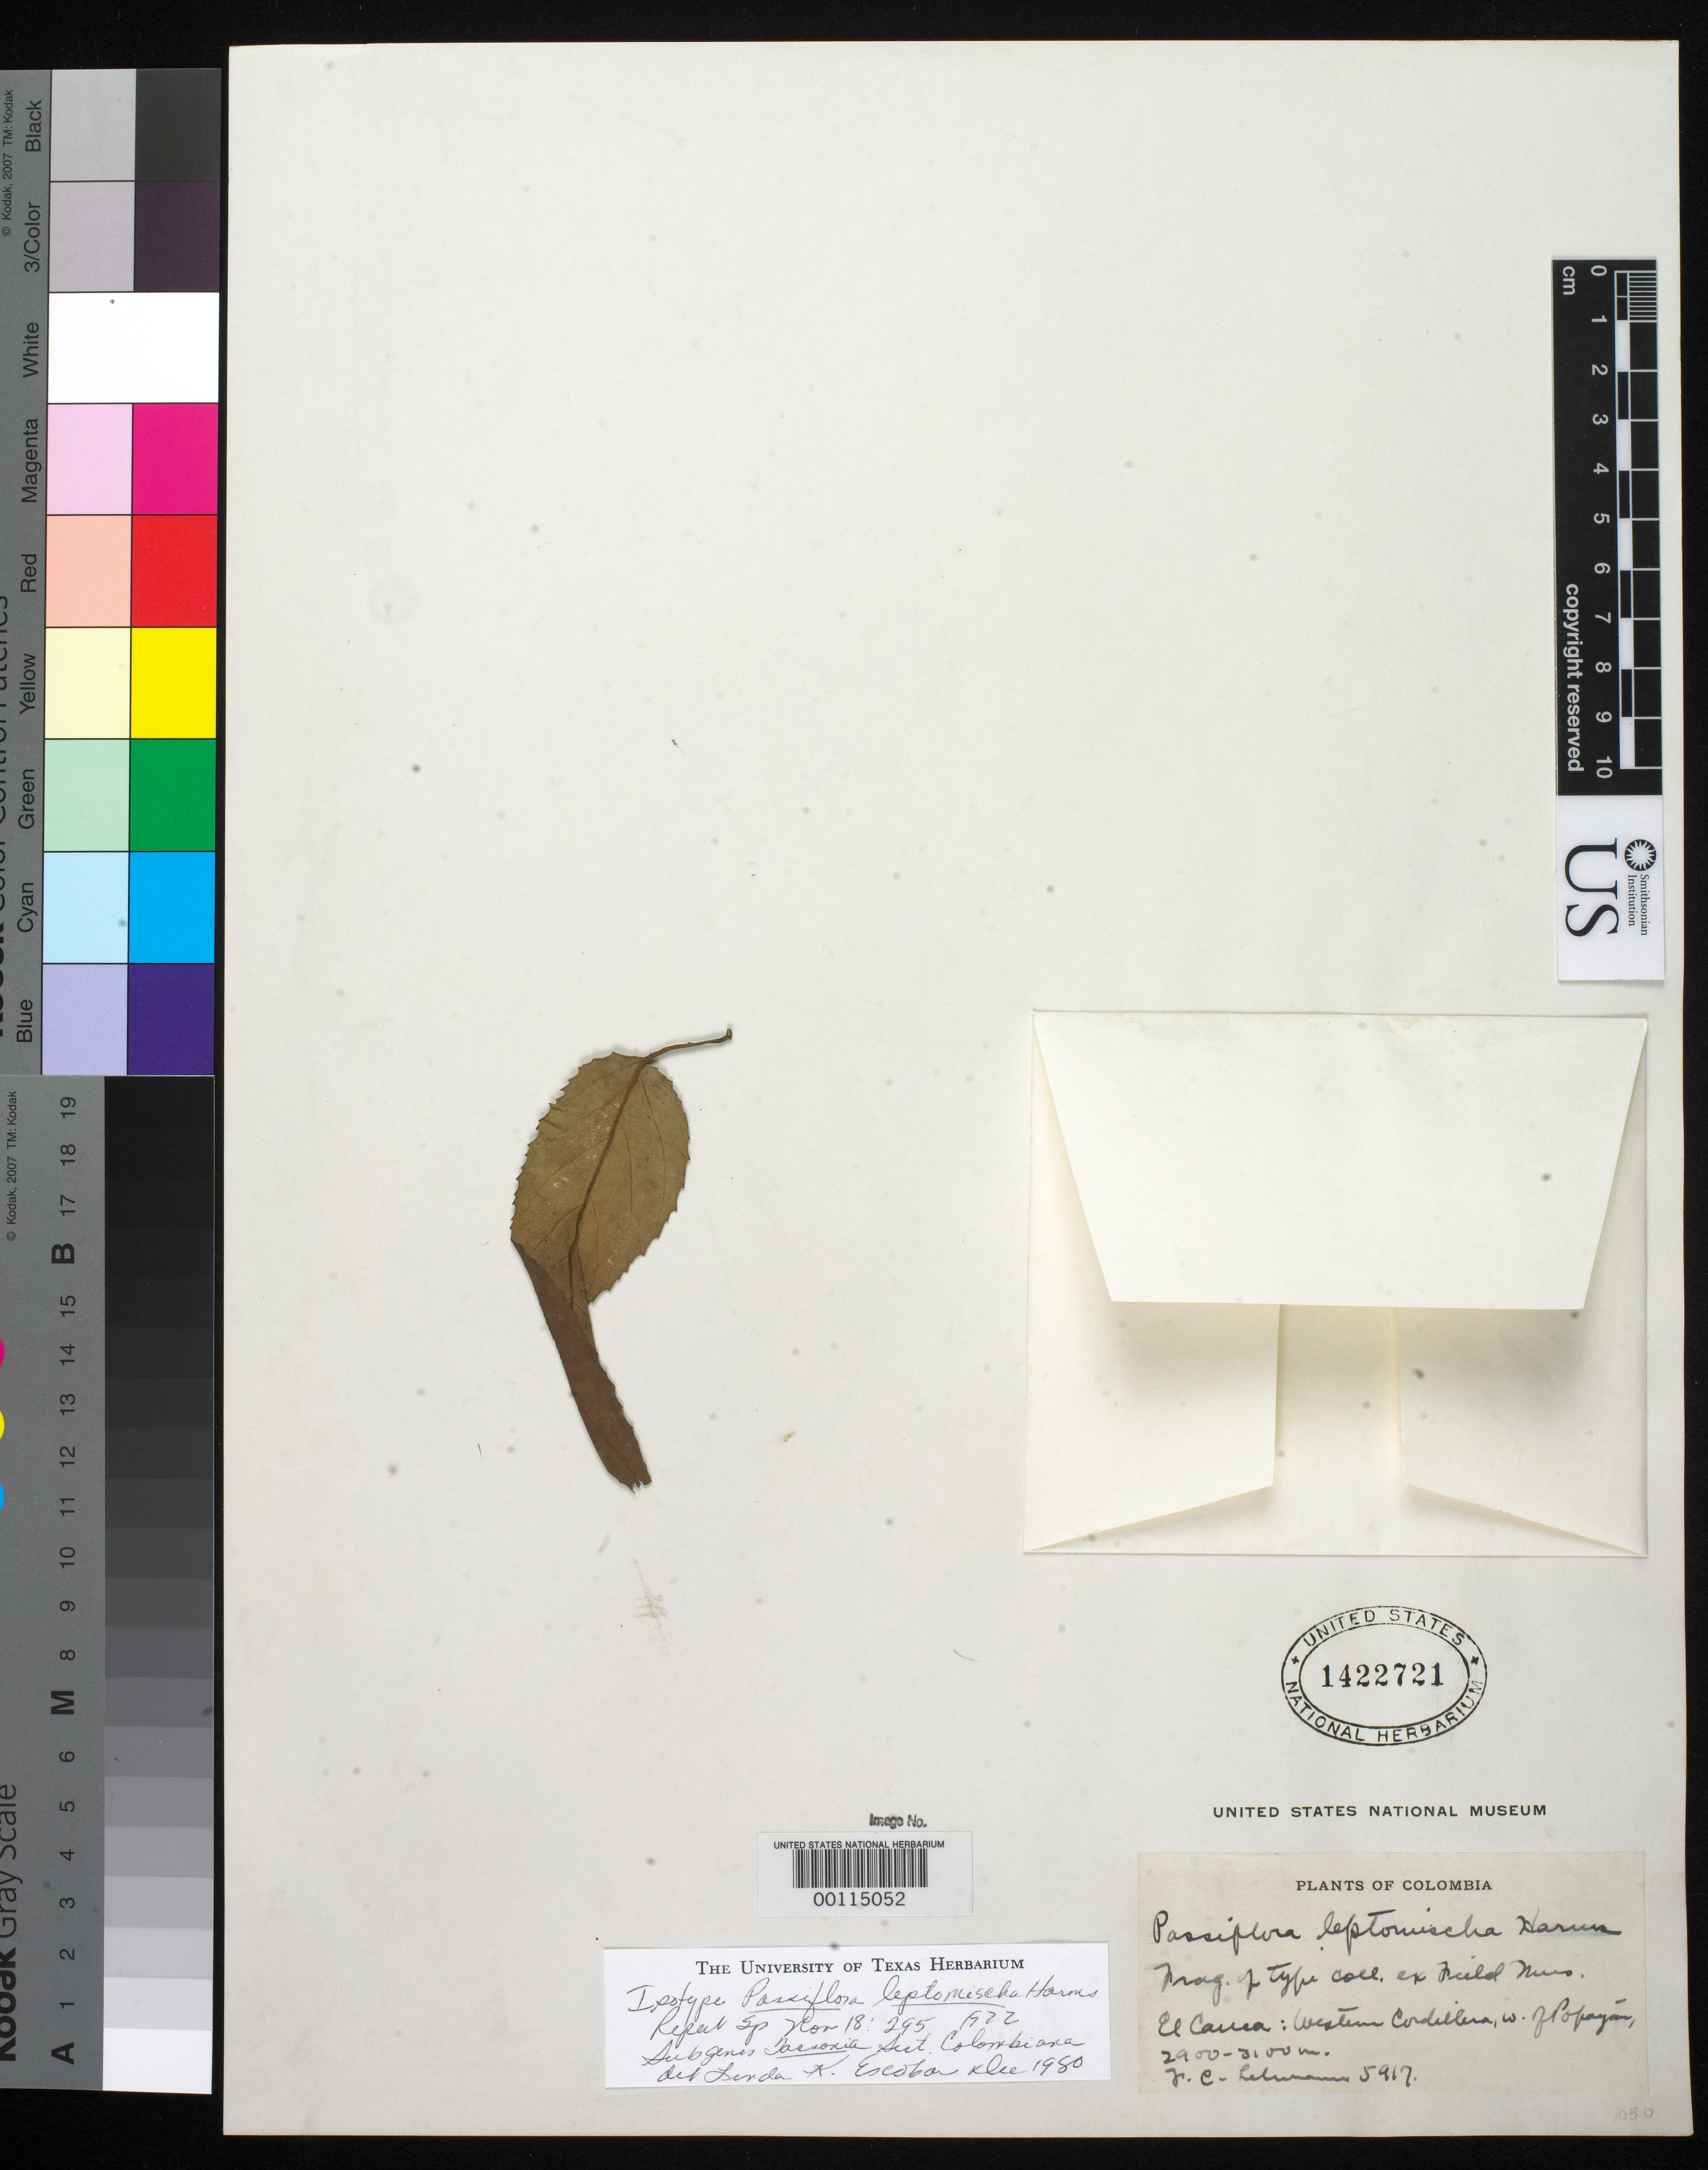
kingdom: Plantae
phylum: Tracheophyta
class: Magnoliopsida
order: Malpighiales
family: Passifloraceae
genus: Passiflora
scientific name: Passiflora leptomischa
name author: Harms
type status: Isotype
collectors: F. C. Lehmann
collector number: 5917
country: Colombia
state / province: Cauca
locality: West of Popayan.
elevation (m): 2900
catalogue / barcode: US 1422721